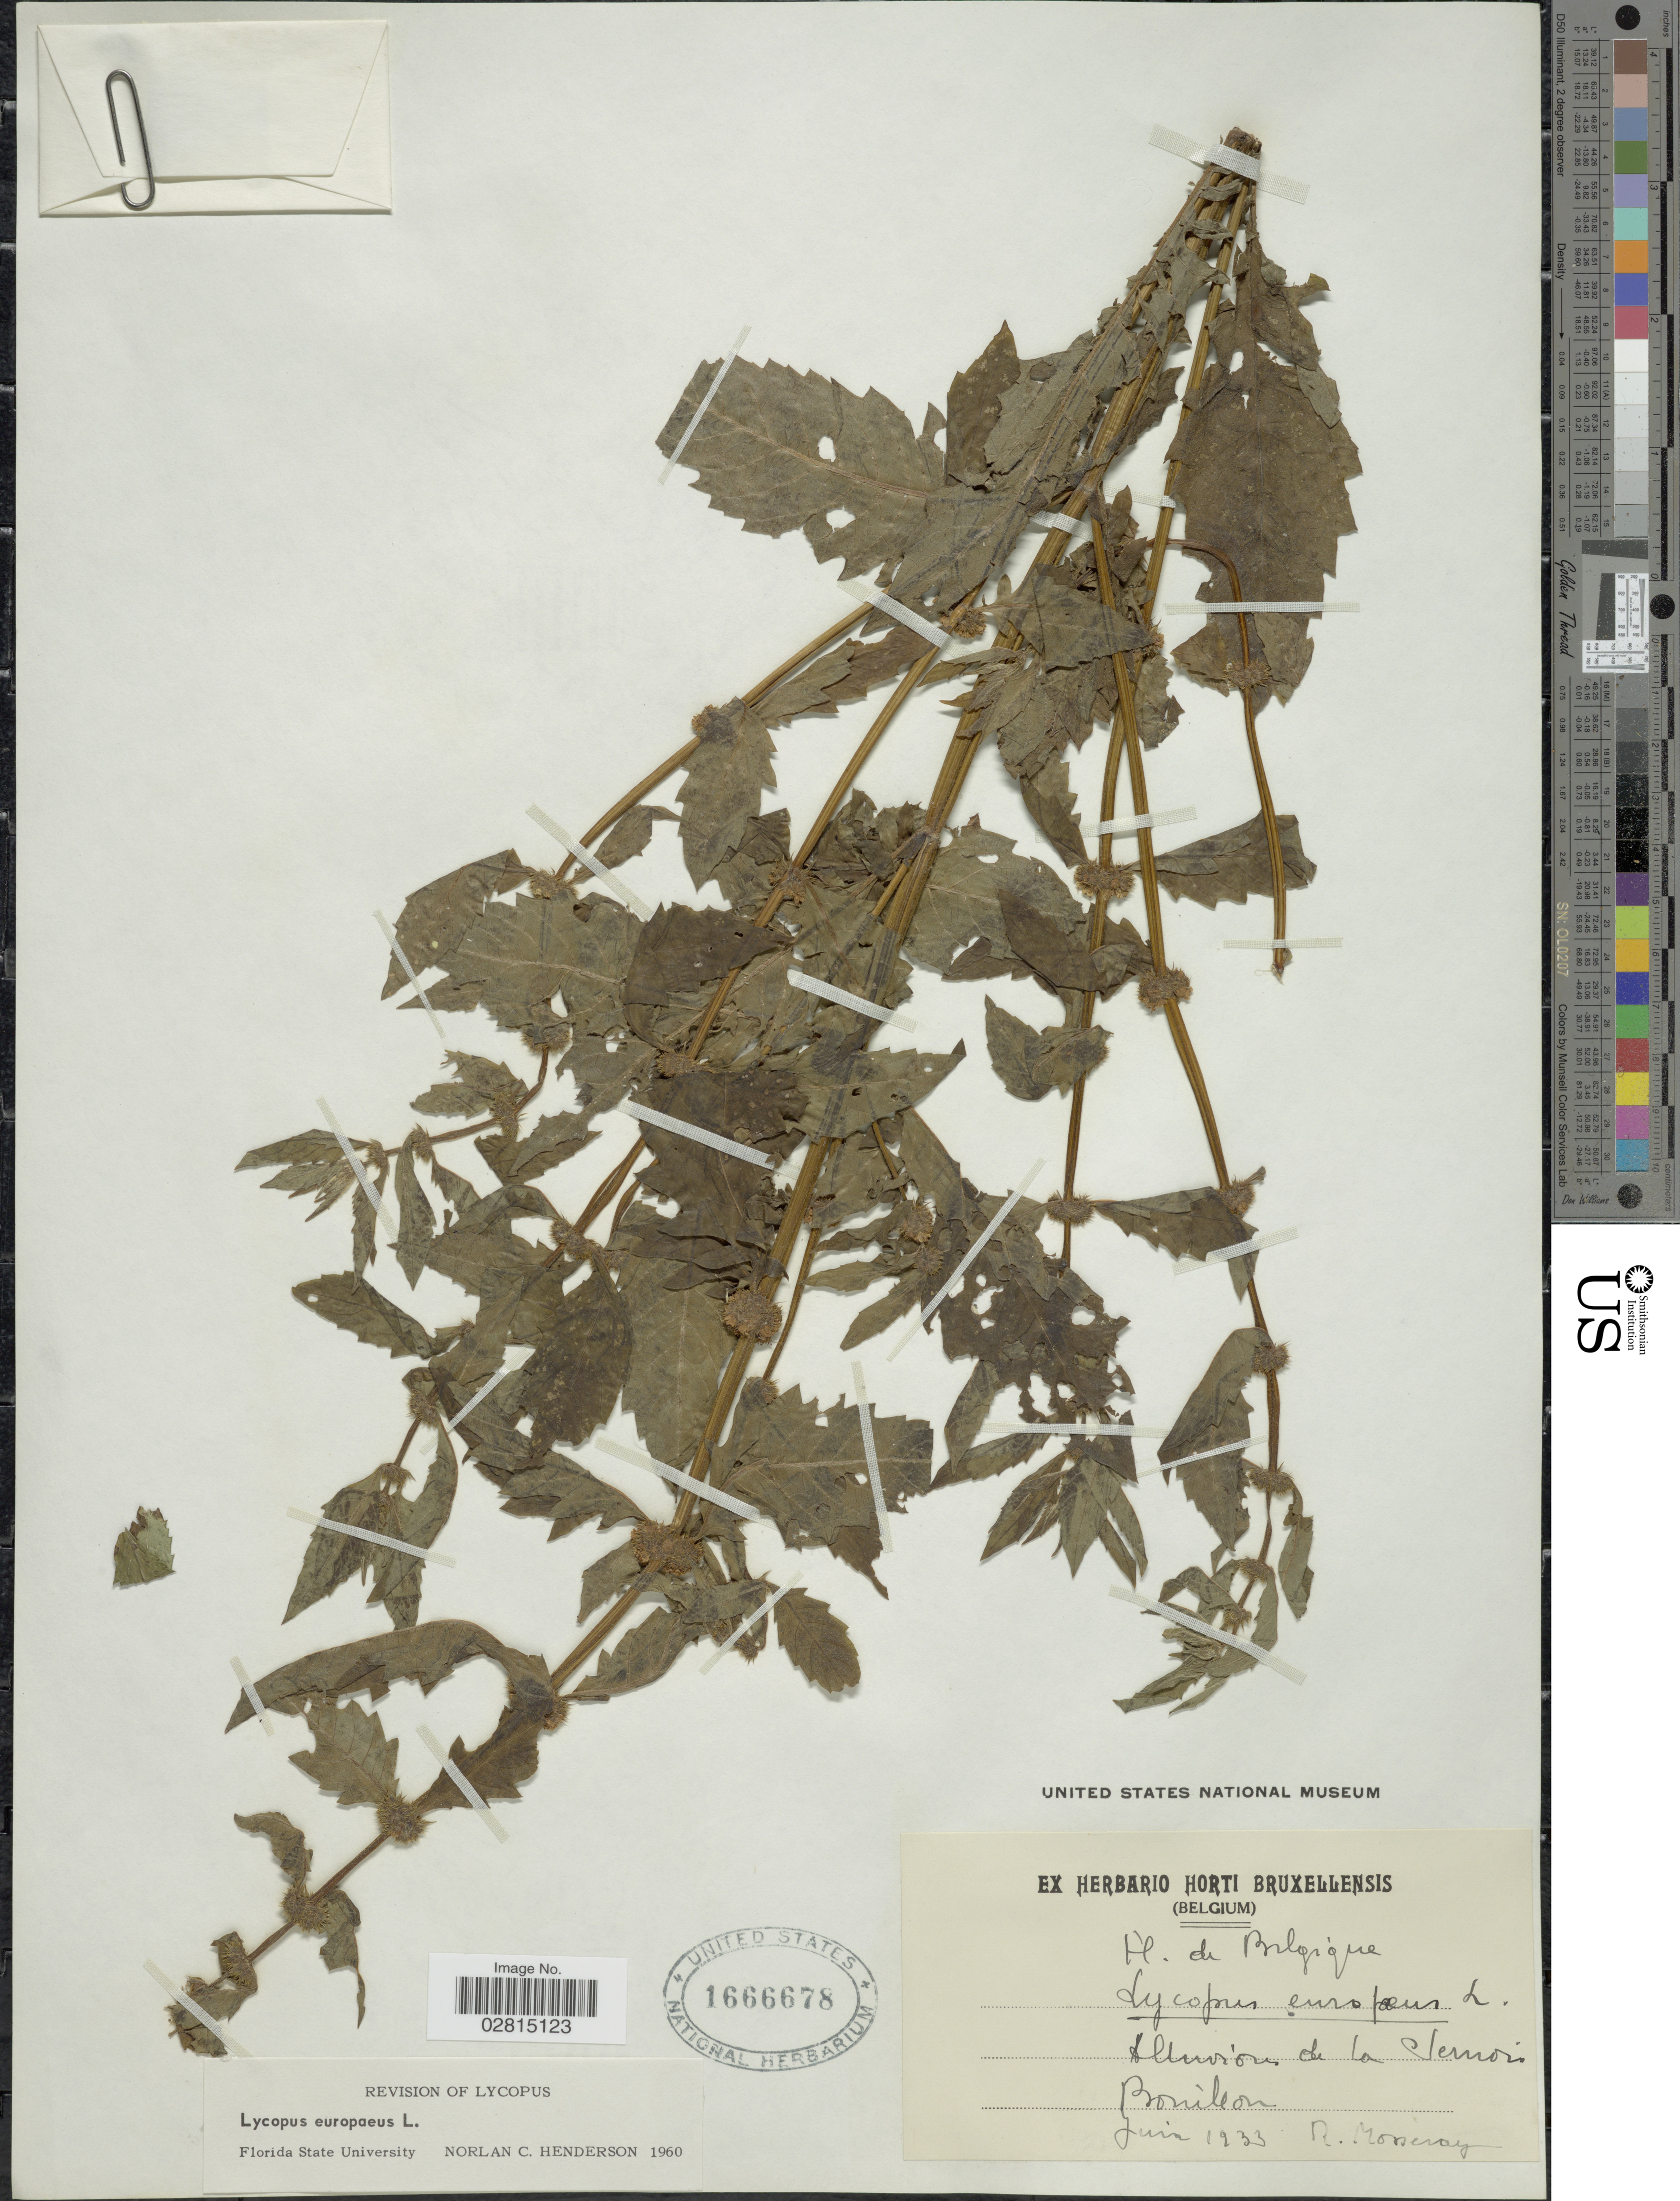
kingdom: Plantae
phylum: Tracheophyta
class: Magnoliopsida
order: Lamiales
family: Lamiaceae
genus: Lycopus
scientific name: Lycopus europaeus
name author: L.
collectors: R. Mosseray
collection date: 1933-06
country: Belgium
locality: Alluvions de La Semois [interpreted], Bouillon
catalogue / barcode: US 1666678